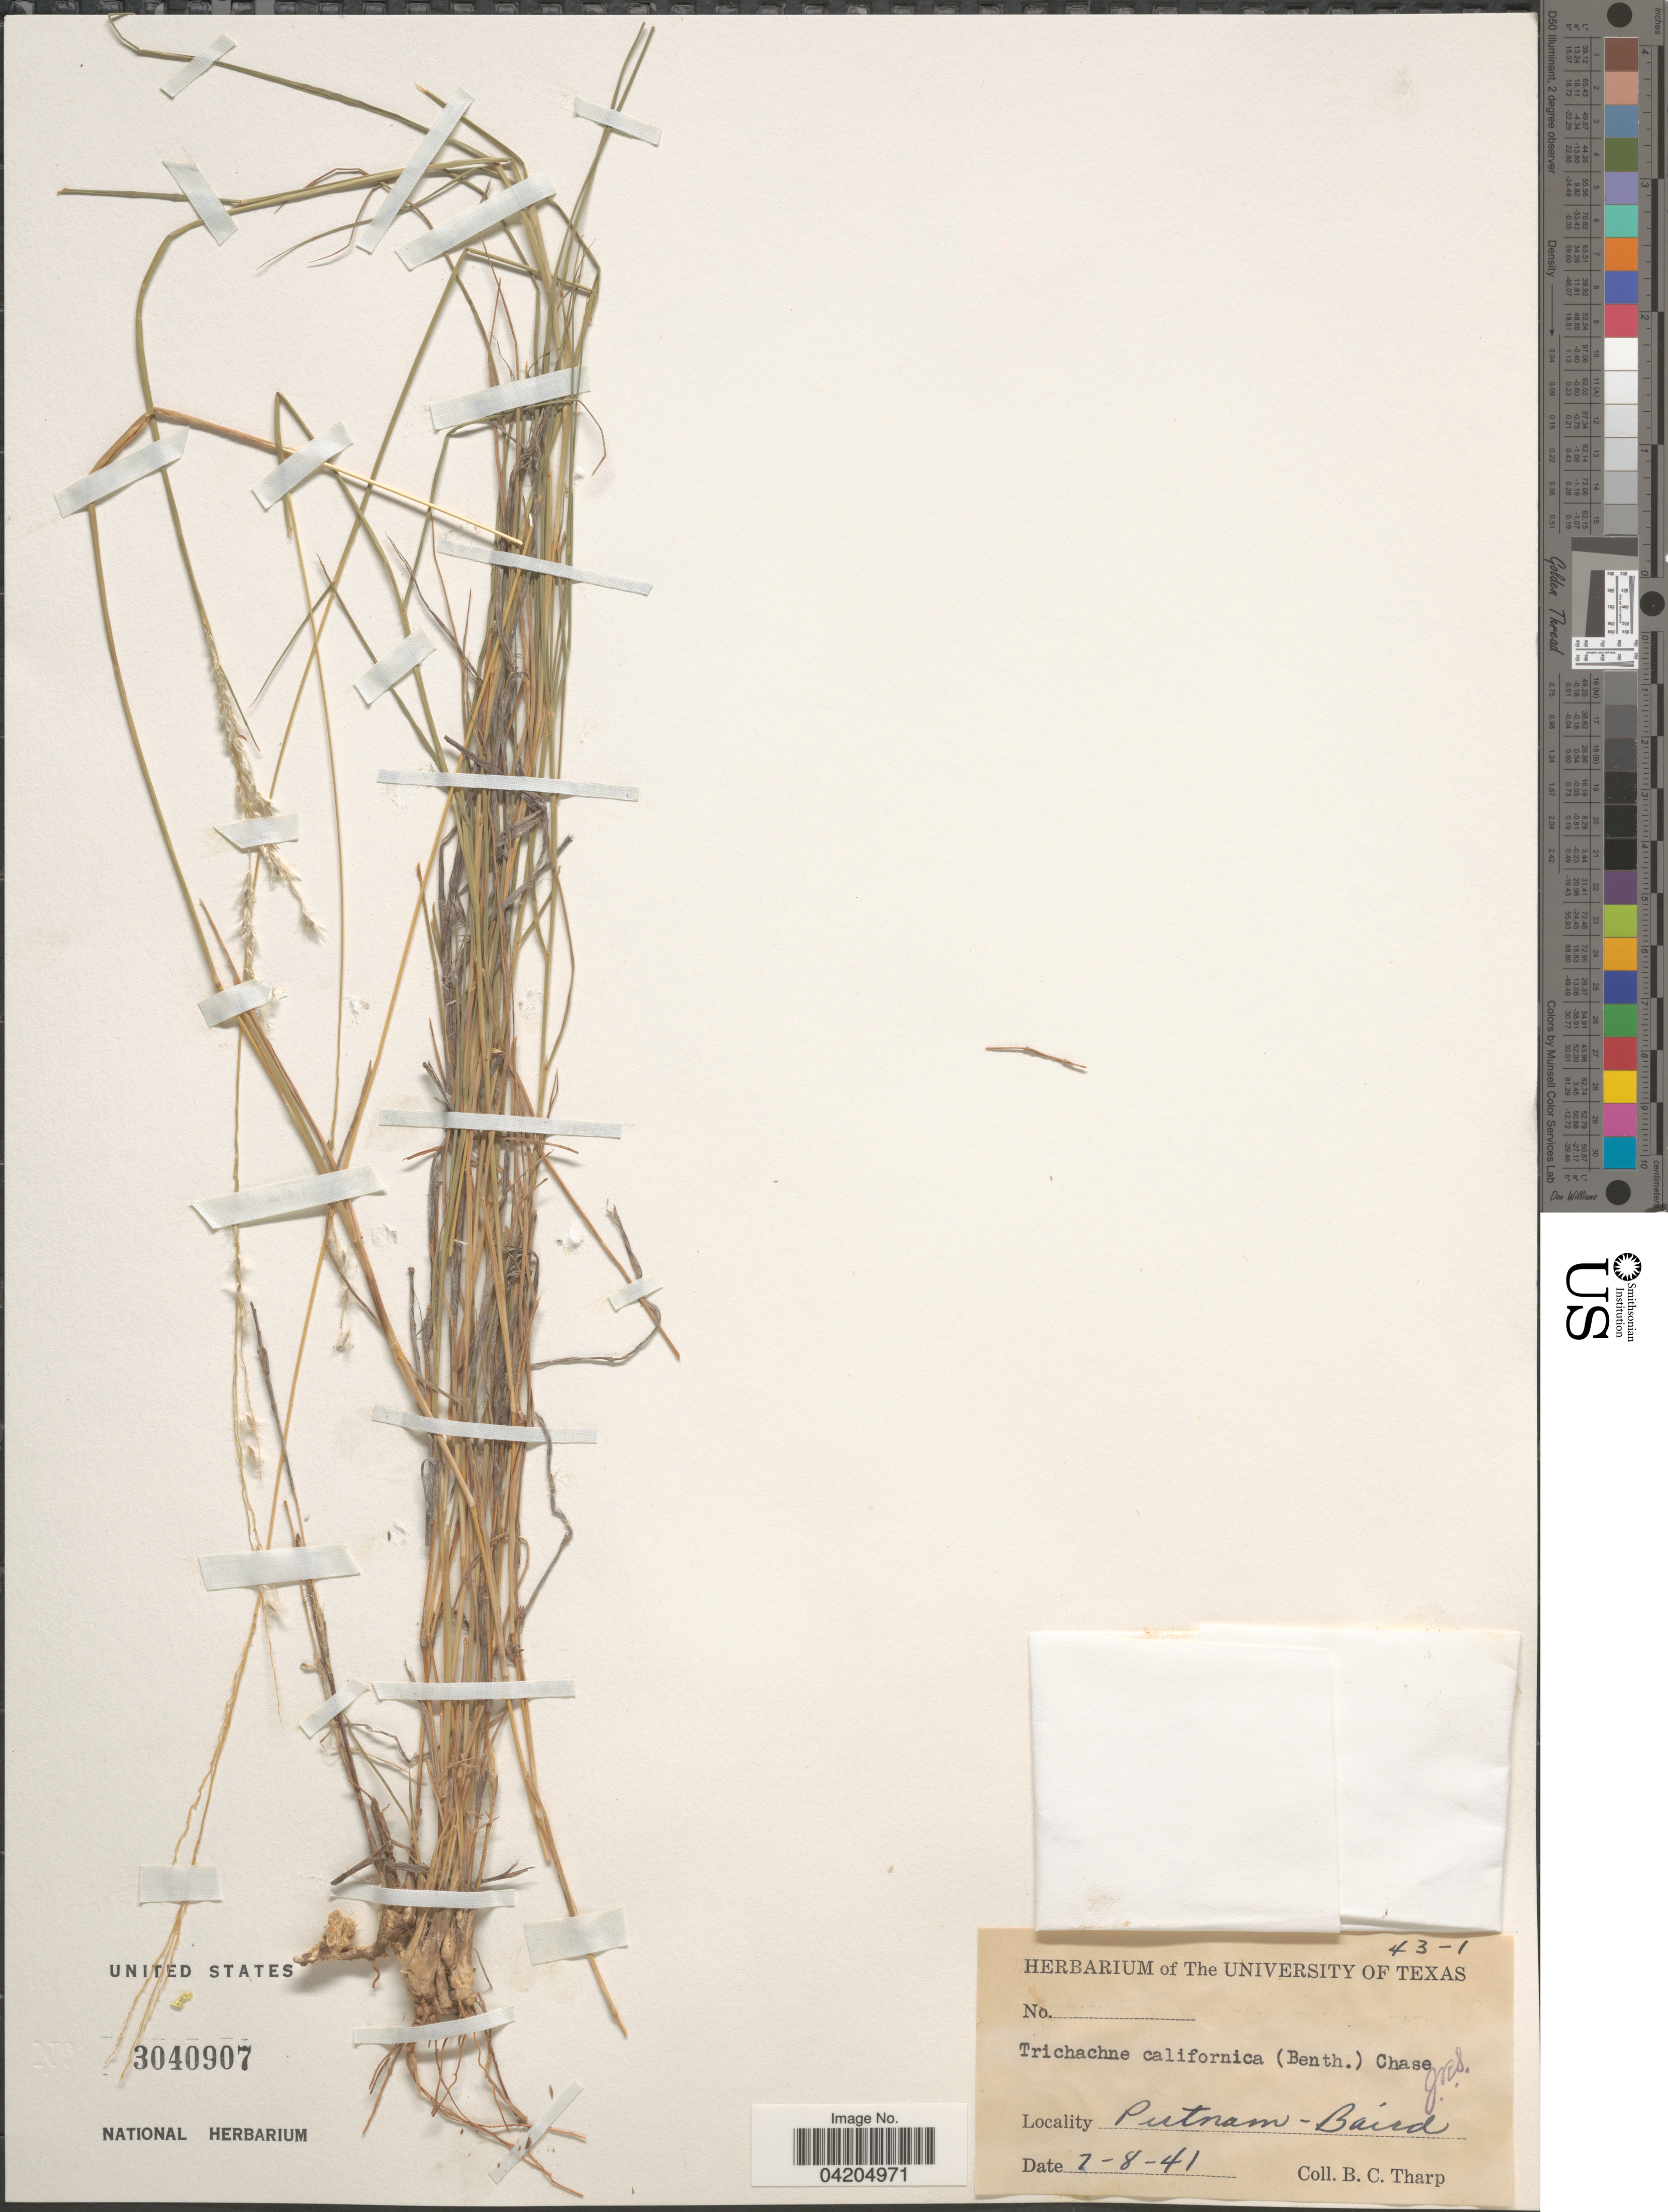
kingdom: Plantae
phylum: Tracheophyta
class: Liliopsida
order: Poales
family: Poaceae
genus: Digitaria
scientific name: Digitaria californica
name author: (Benth.) Henr.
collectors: B. C. Tharp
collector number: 43-1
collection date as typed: Transcribed d/m/y: 8/2/41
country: United States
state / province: Texas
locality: Putnam-Baird.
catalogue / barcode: US 3040907